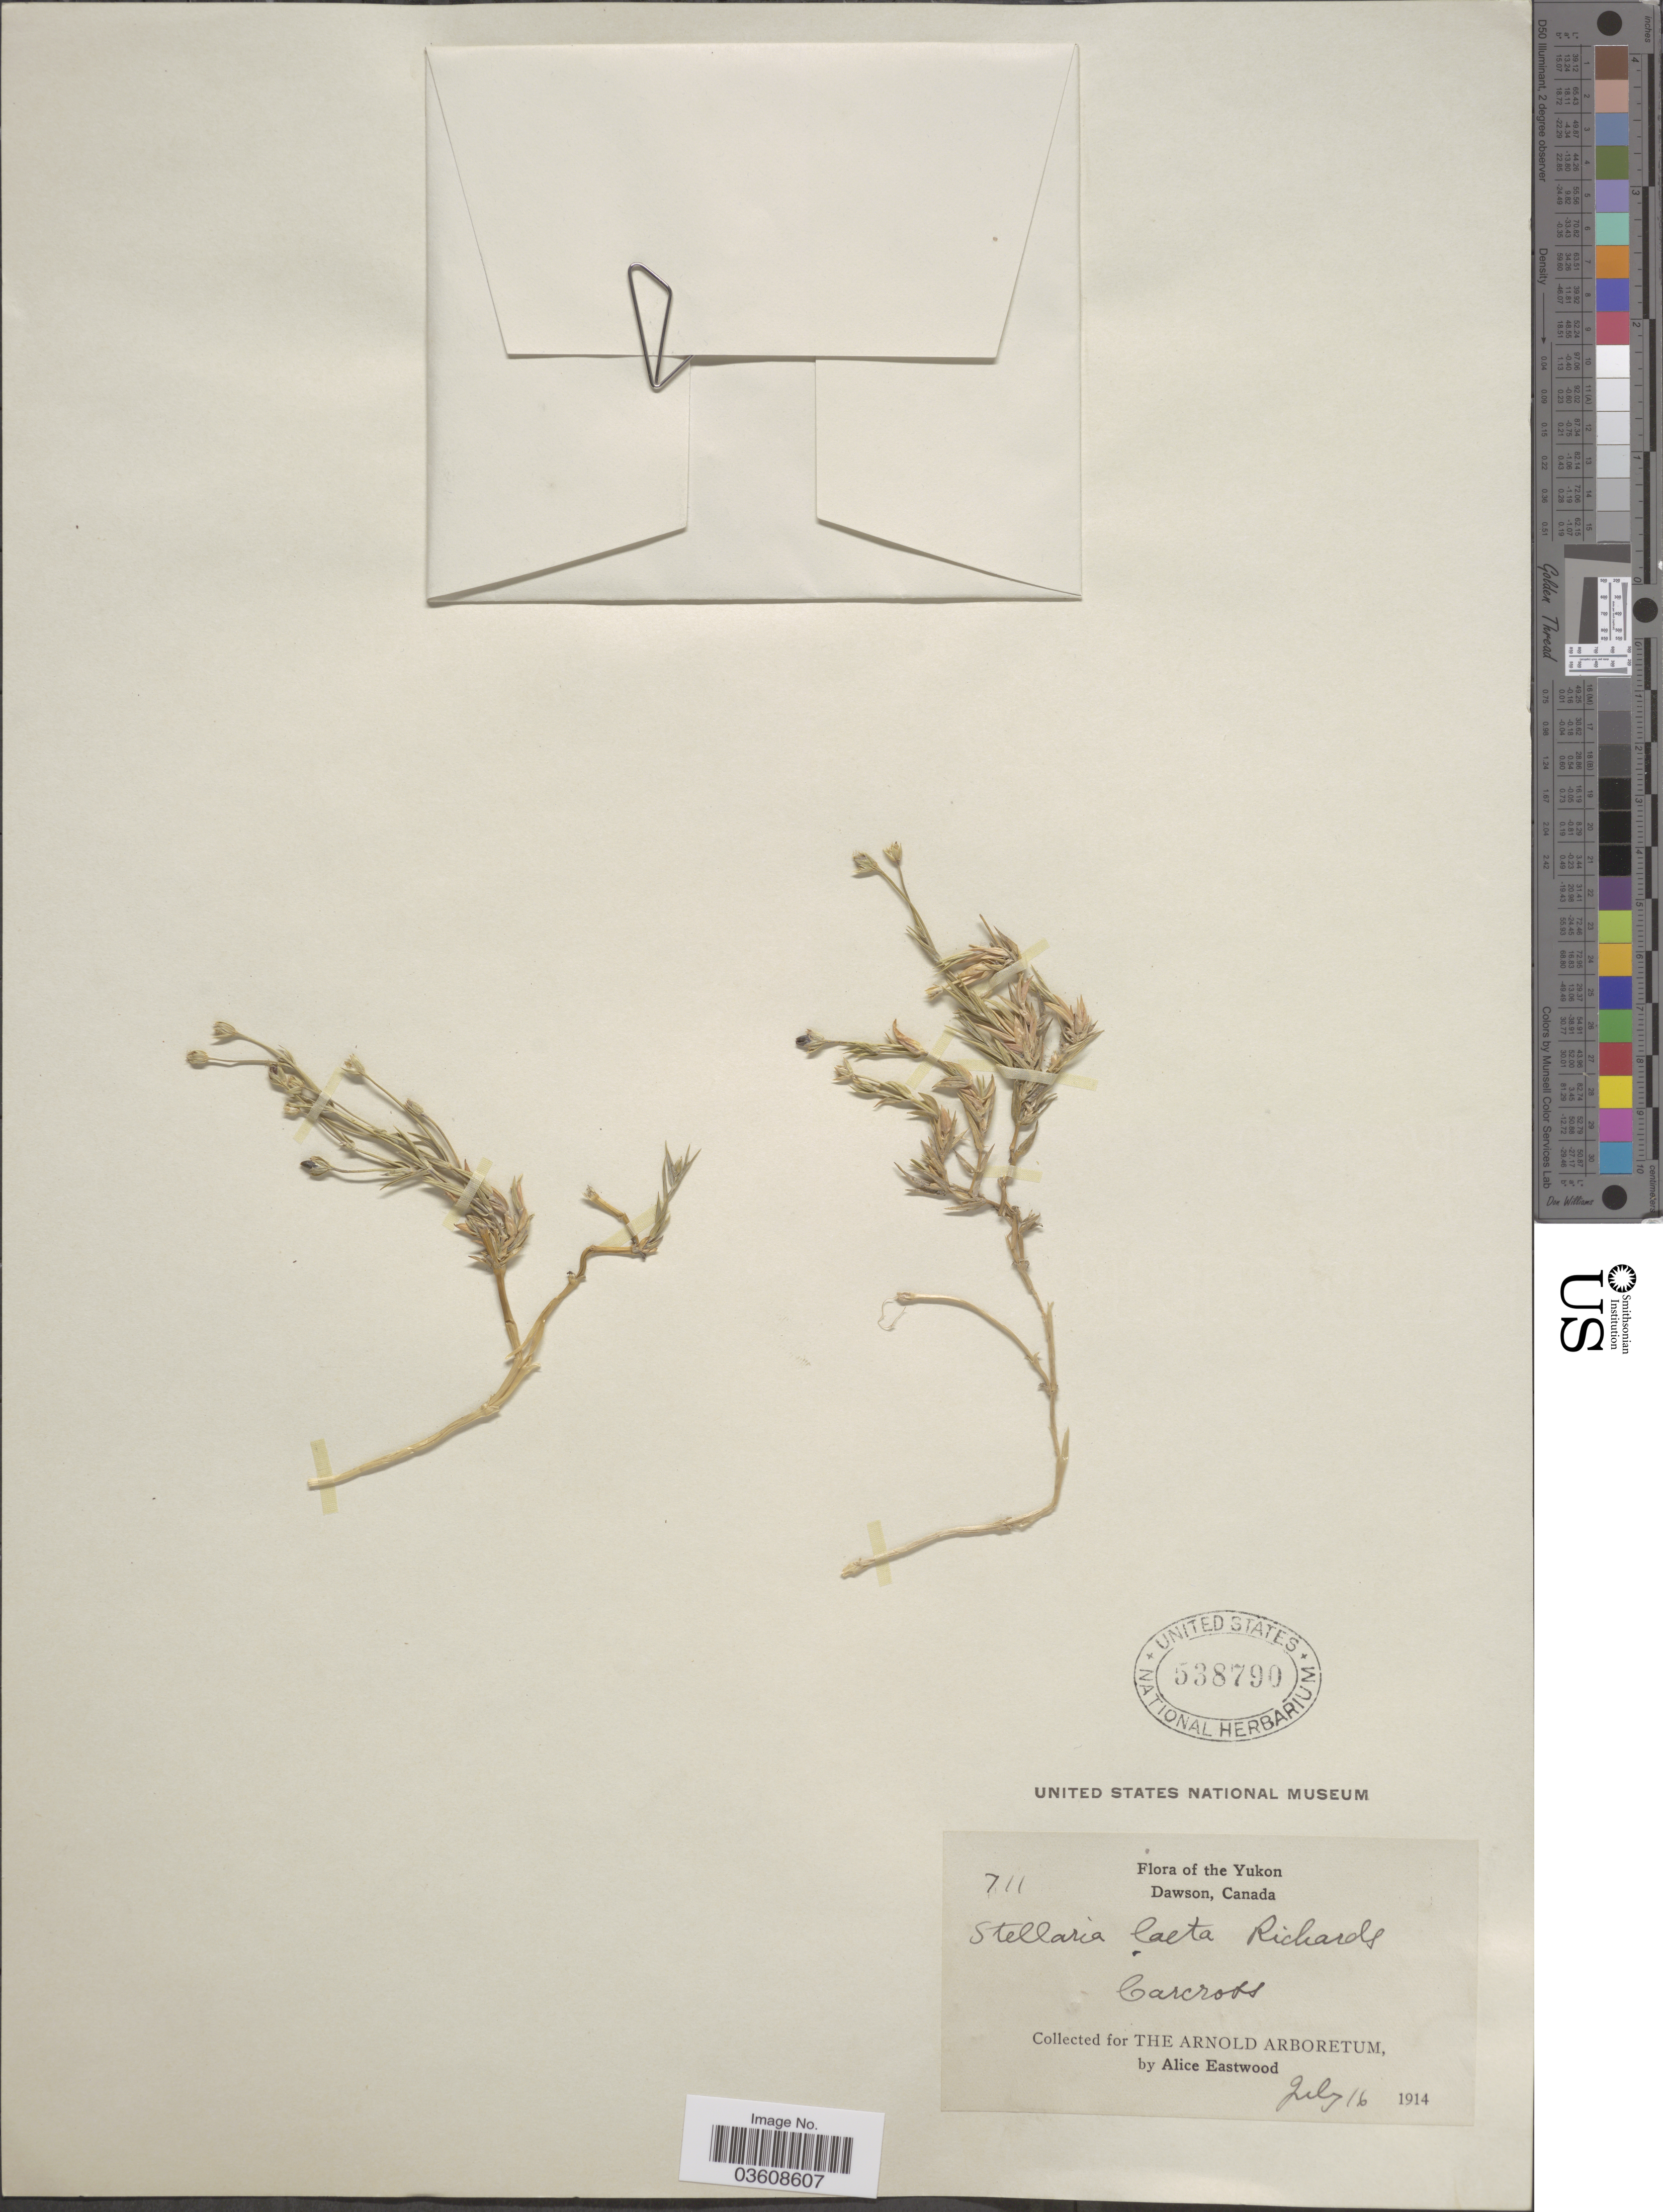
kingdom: Plantae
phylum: Tracheophyta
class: Magnoliopsida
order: Caryophyllales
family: Caryophyllaceae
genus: Stellaria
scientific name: Stellaria longipes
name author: Goldie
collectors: A. Eastwood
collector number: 711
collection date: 1914-07-16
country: Canada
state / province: Yukon Territory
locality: The Yukon. Dawson. Carcross.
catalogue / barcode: US 538790